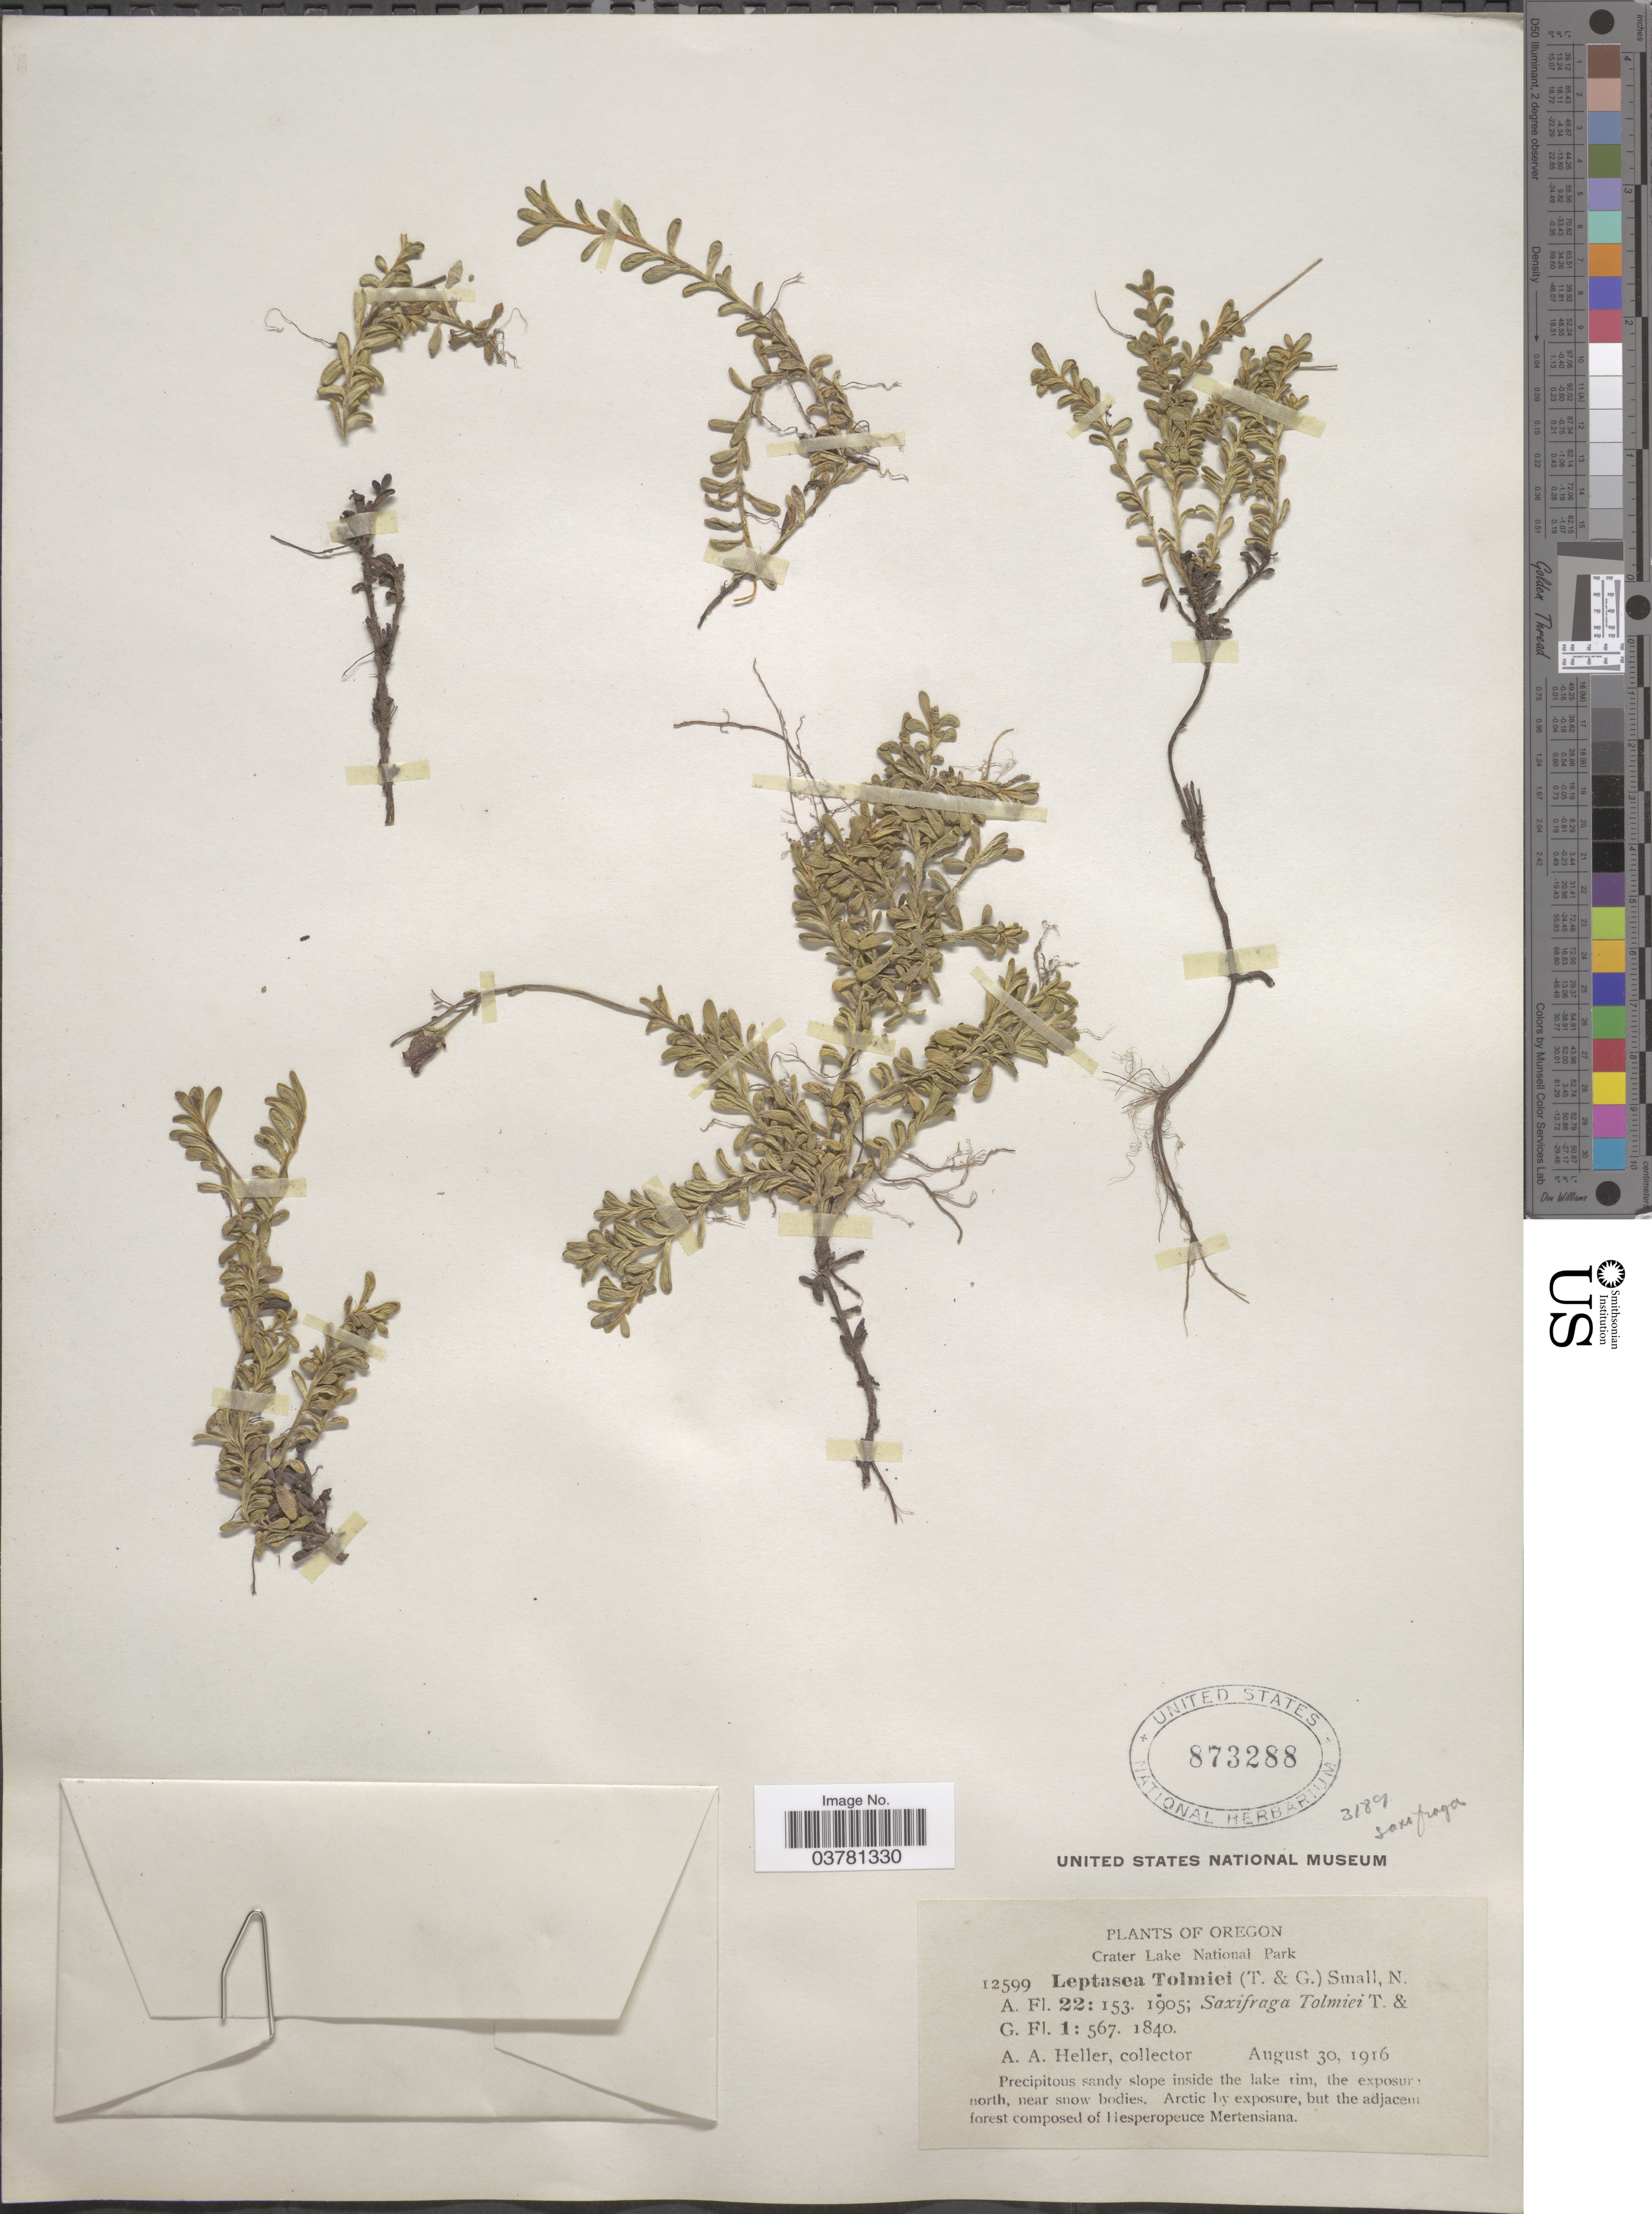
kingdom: Plantae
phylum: Tracheophyta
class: Magnoliopsida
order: Saxifragales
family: Saxifragaceae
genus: Micranthes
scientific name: Micranthes tolmiei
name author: (Torr. & A. Gray) Brouillet & Gornall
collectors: A. A. Heller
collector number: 12599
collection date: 1916-08-30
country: United States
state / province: Oregon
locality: Crater Lake National Park. Precipitous sandy slope inside the lake rim, the exposure north, near snow bodies.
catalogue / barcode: US 873288